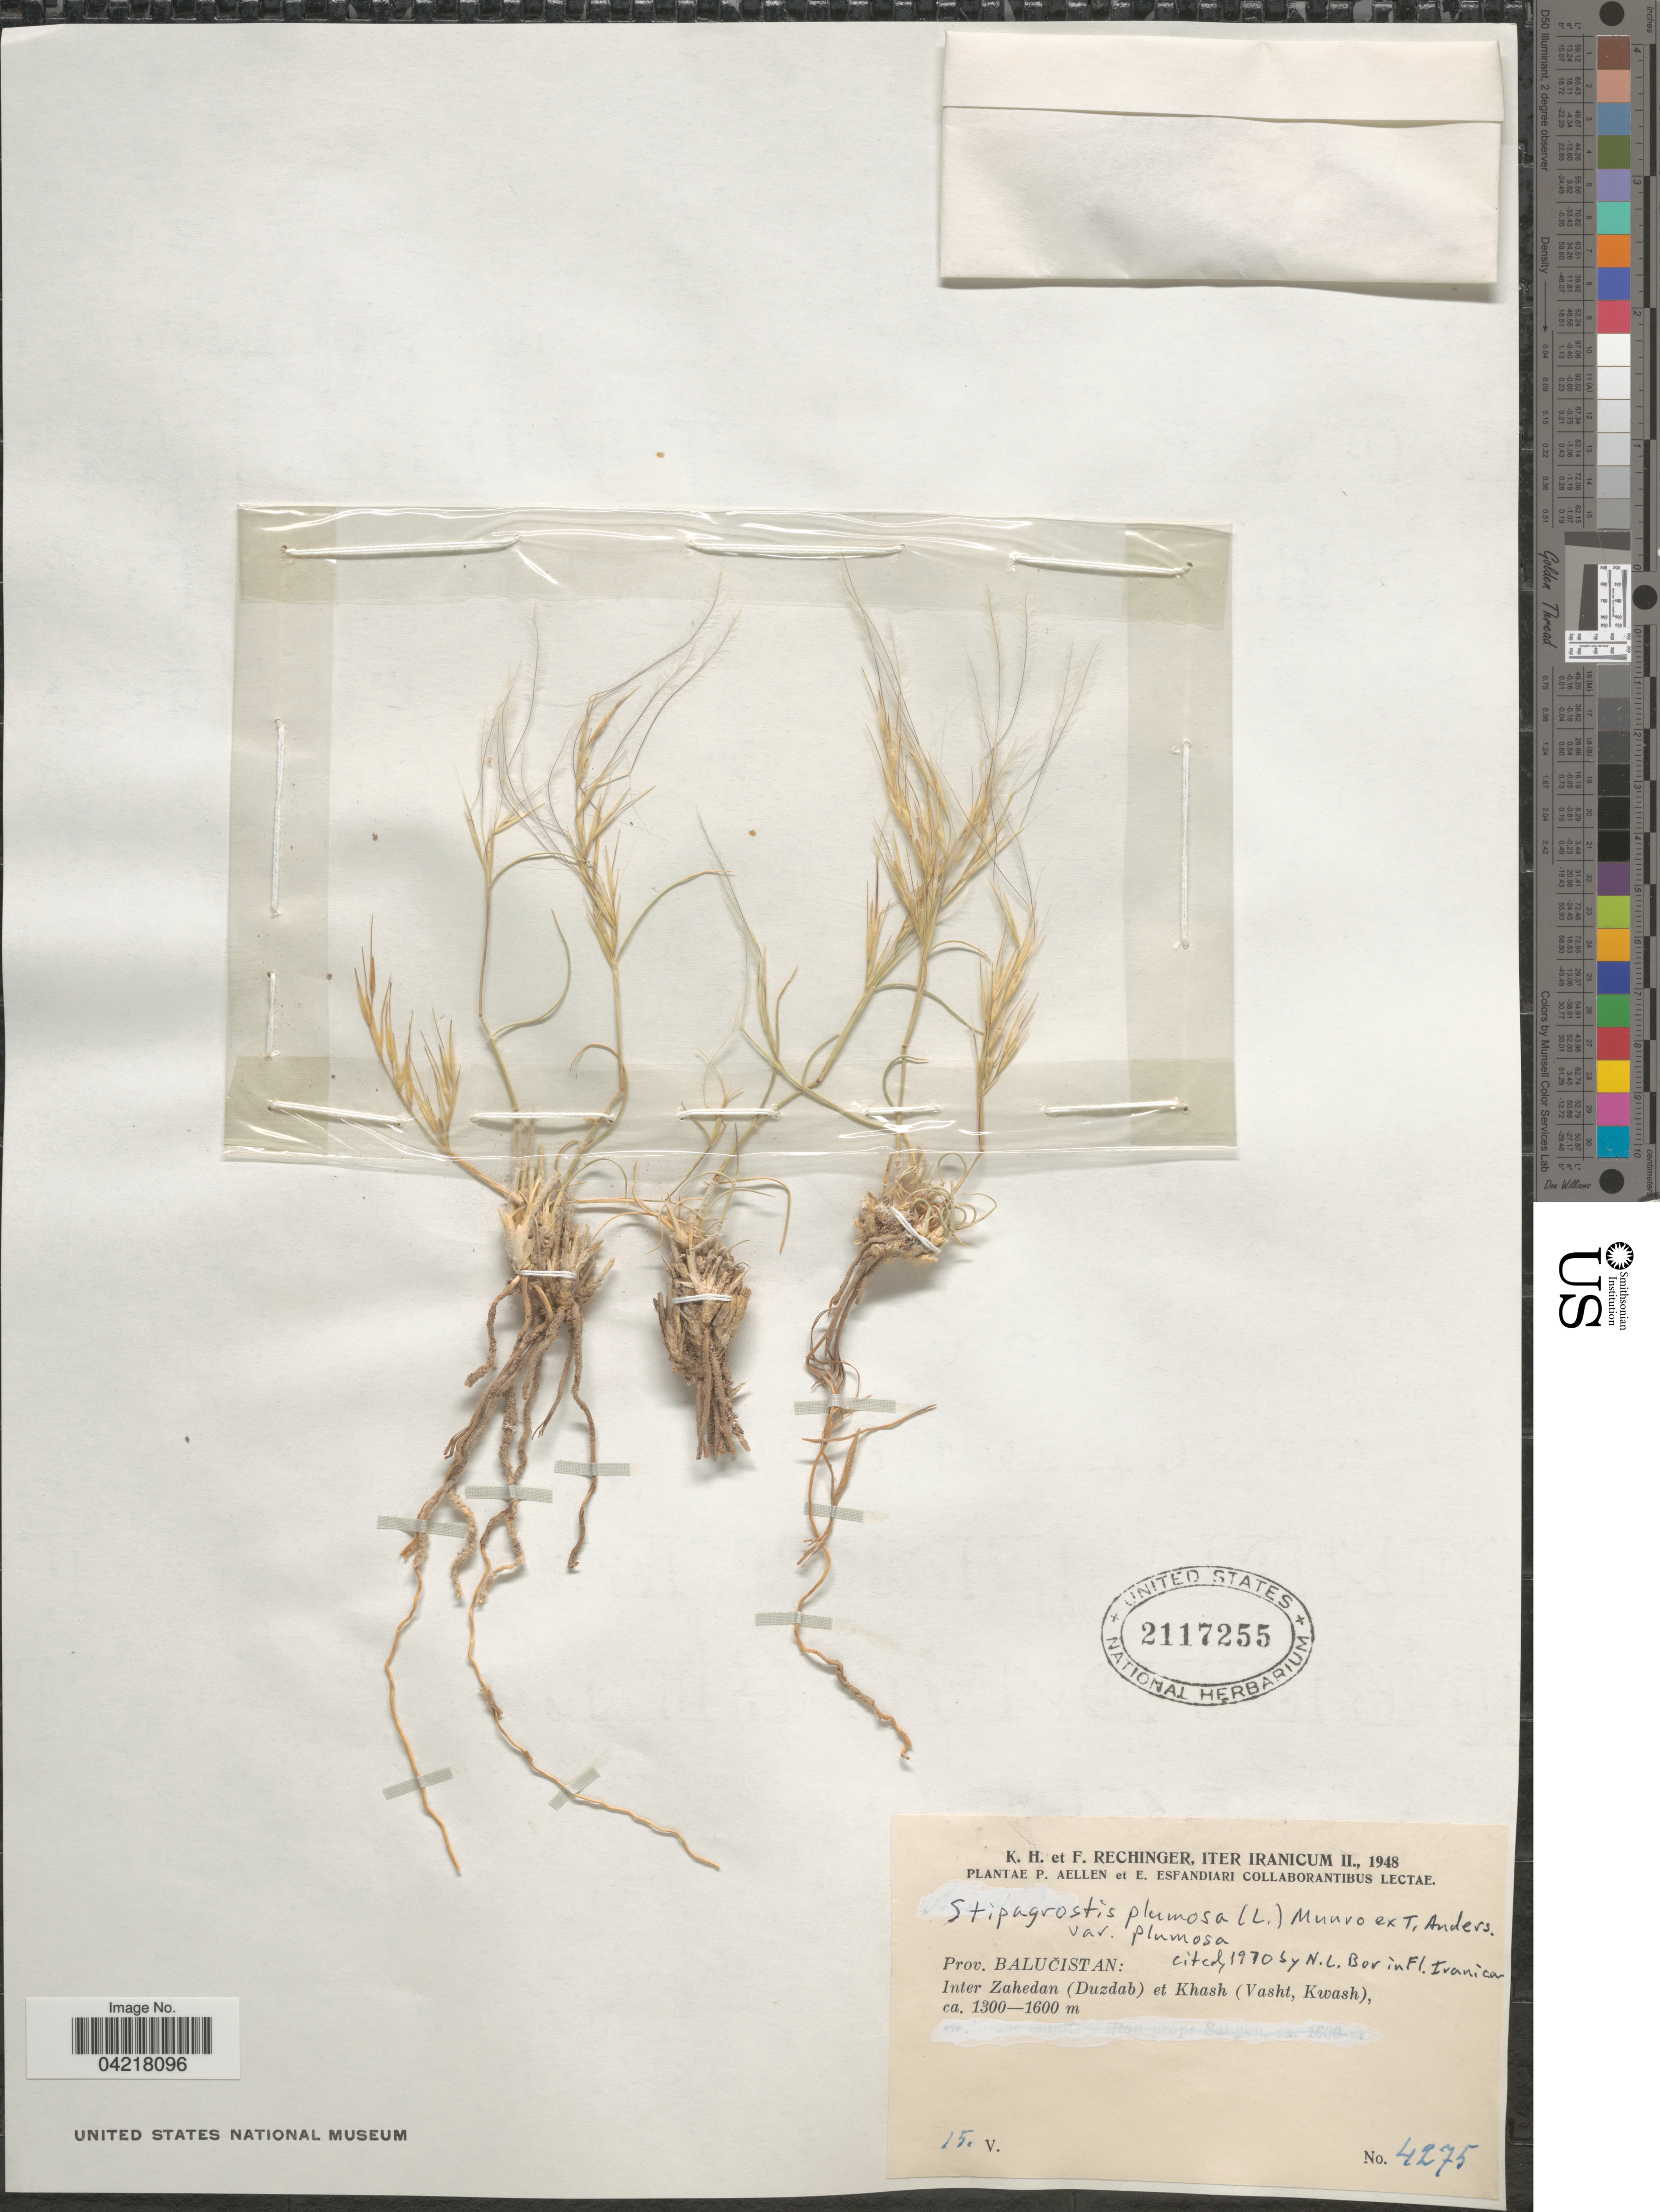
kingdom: Plantae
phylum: Tracheophyta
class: Liliopsida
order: Poales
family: Poaceae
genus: Stipagrostis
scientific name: Stipagrostis plumosa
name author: (L.) Munro ex T. Anderson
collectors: K. H. Rechinger & F. Rechinger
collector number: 4275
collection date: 1948-05-15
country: Iran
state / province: Sistan and Baluchistan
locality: Iter Iranicum II., 1948. Prov. Balučistan: Inter Zahedan (Duzdab) et Khash (Vasht, Kwash).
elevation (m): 1300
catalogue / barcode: US 2117255